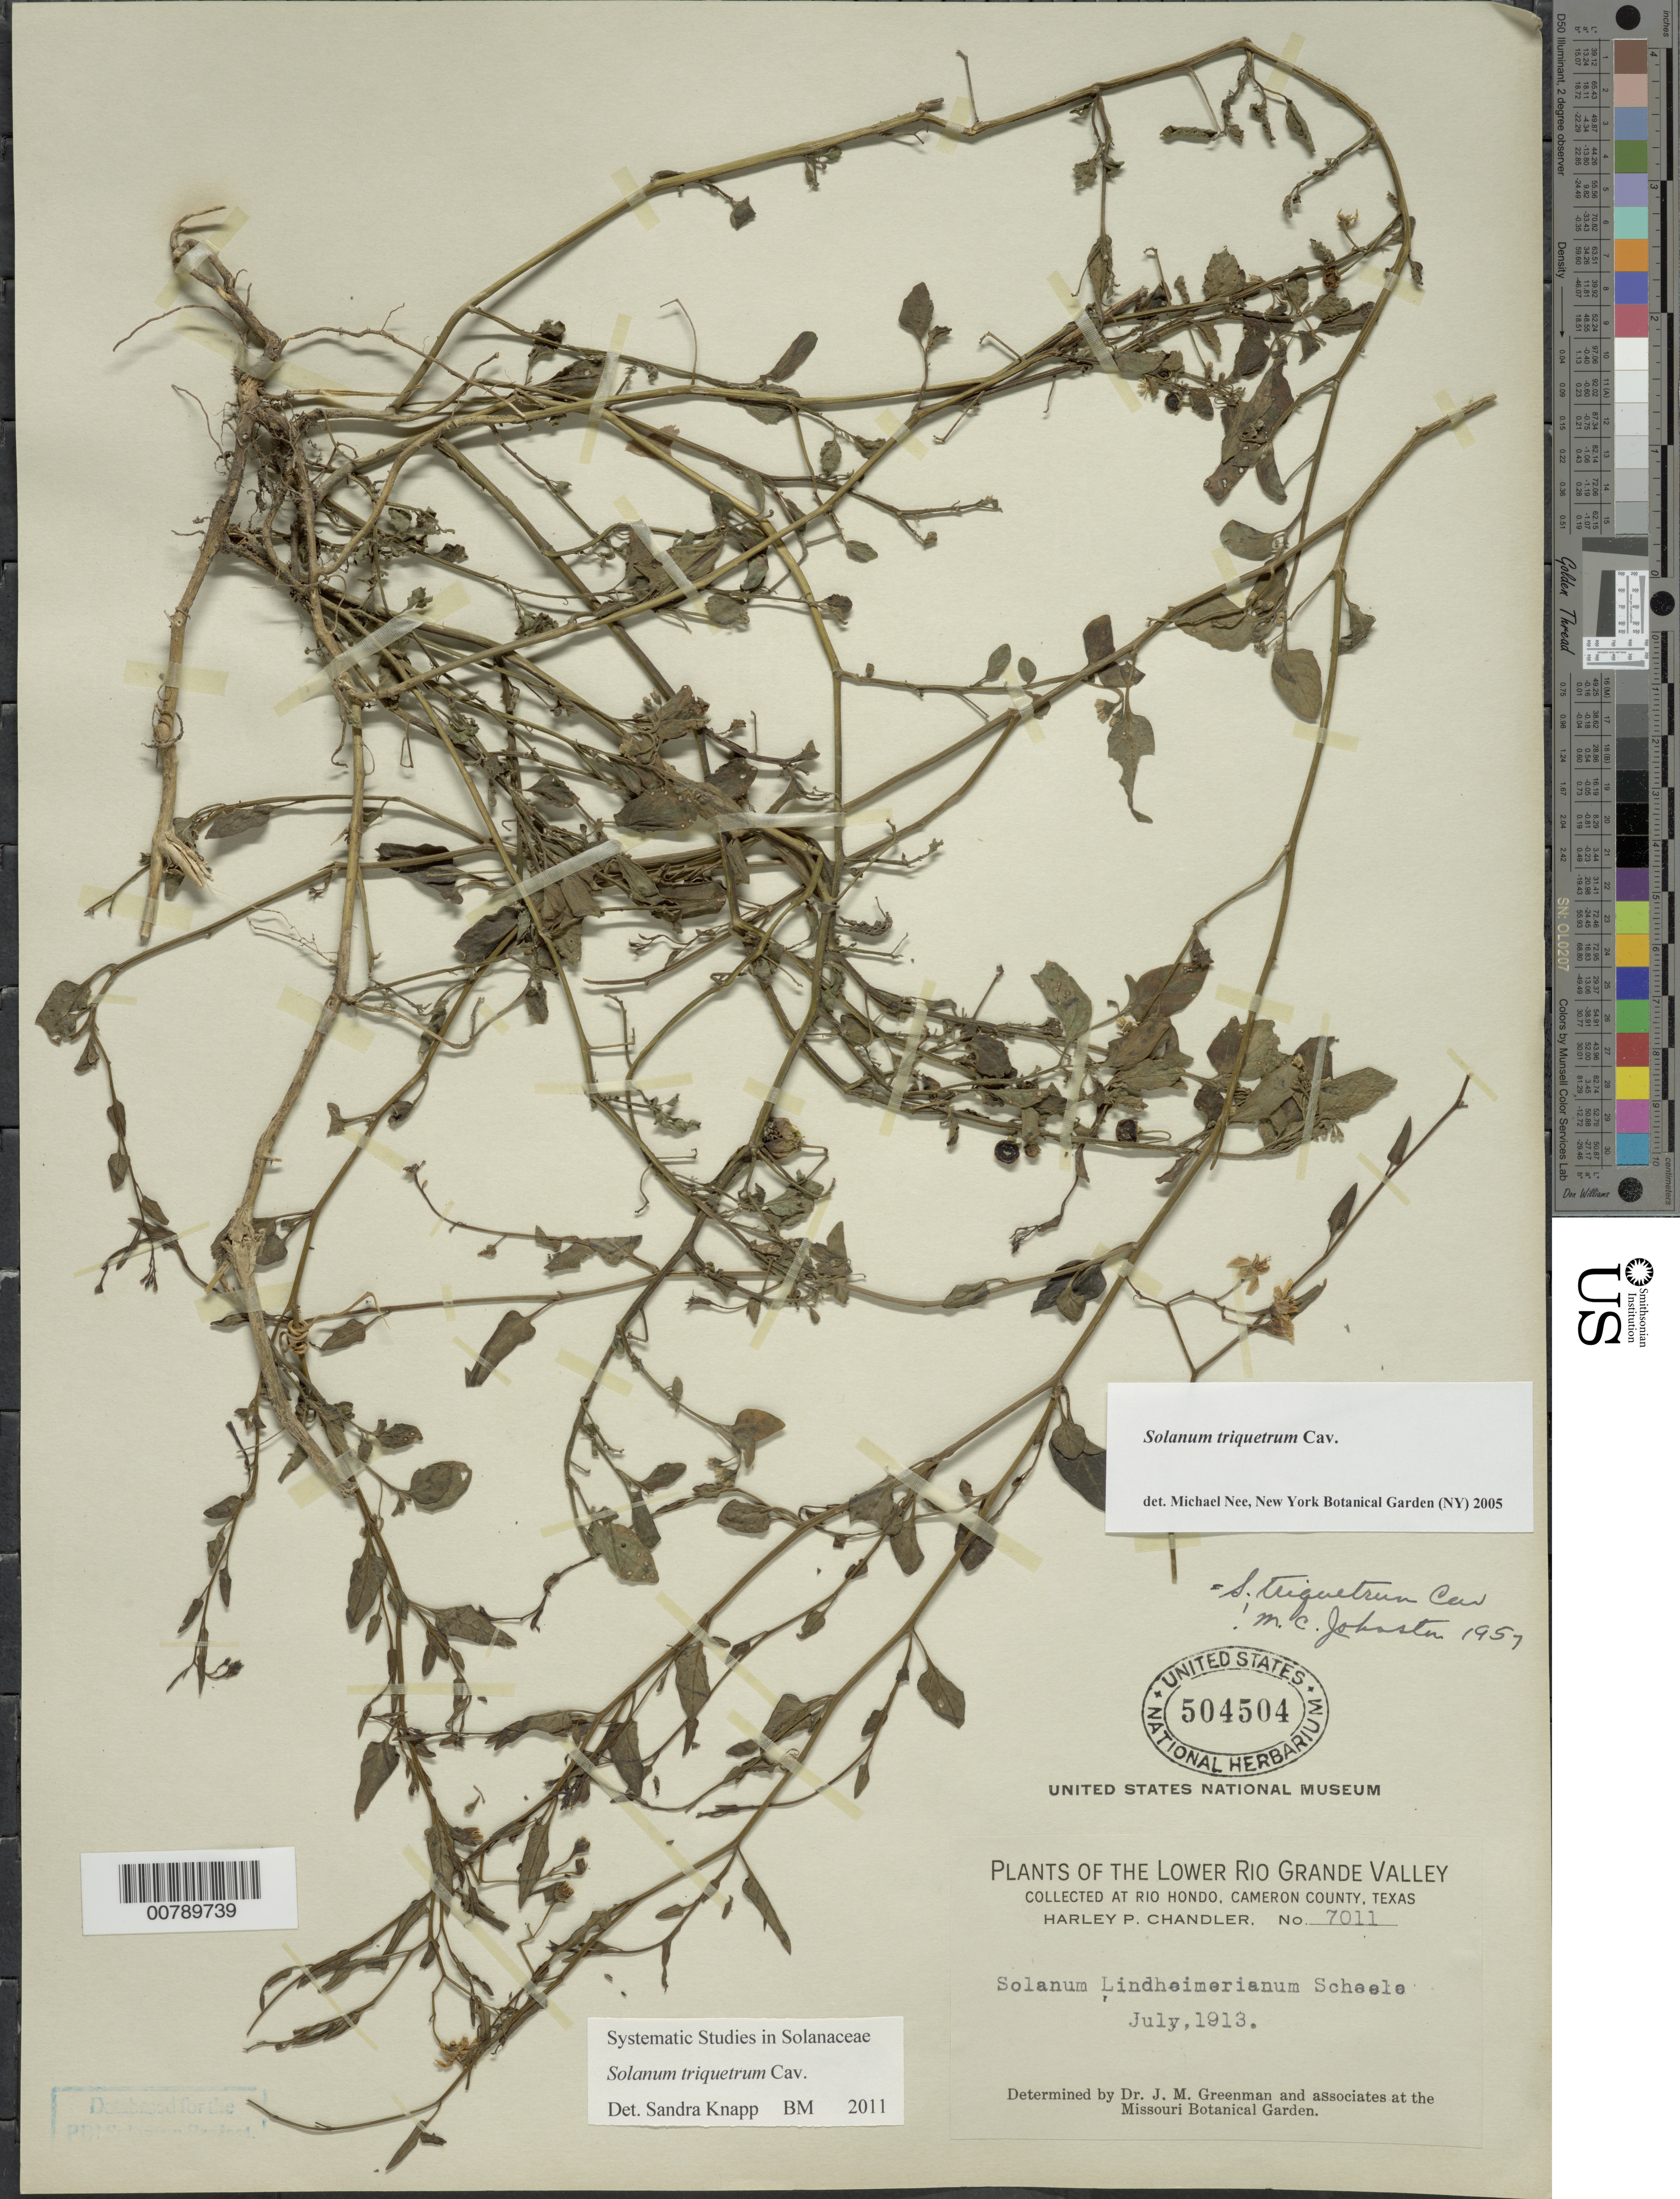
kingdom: Plantae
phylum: Tracheophyta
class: Magnoliopsida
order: Solanales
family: Solanaceae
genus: Solanum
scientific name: Solanum triquetrum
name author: Cav.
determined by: Knapp, S. D.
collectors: H. Chandler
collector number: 7011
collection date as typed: Jul 1913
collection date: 1913-07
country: United States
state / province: Texas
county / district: Cameron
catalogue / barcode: US 504504